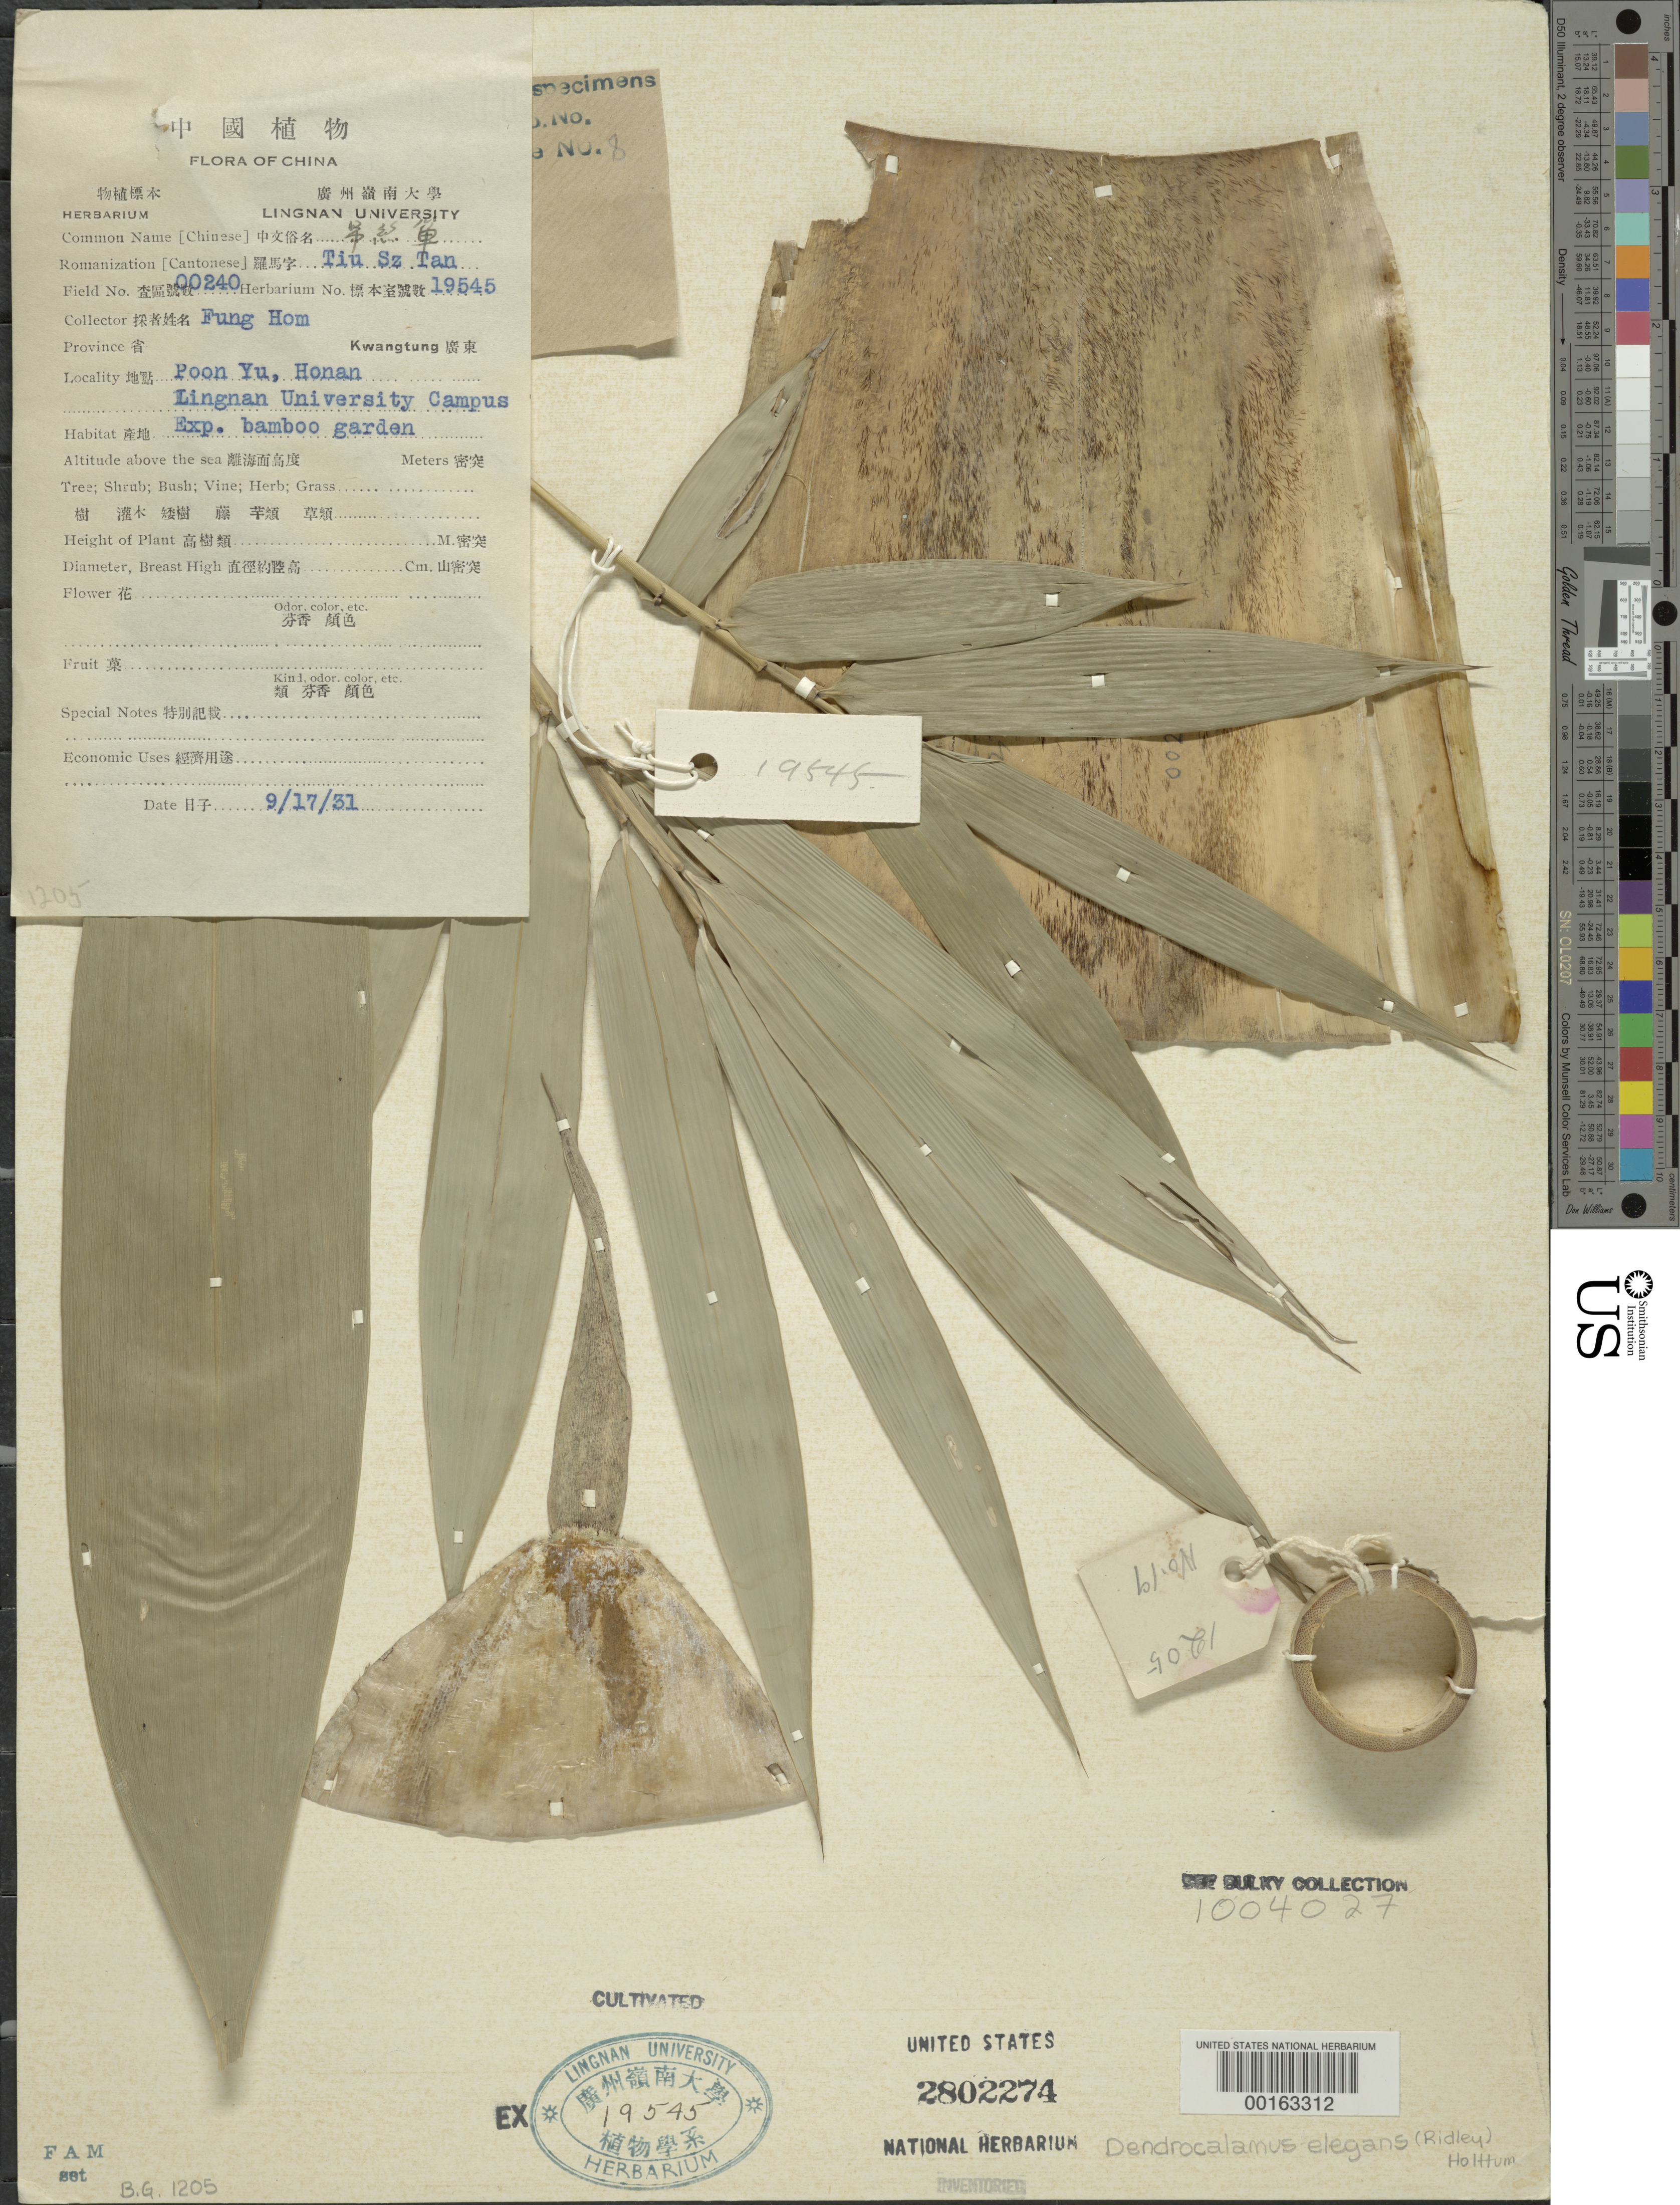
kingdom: Plantae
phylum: Tracheophyta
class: Liliopsida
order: Poales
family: Poaceae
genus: Dendrocalamus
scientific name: Dendrocalamus elegans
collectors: H. L. Fung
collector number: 240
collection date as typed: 17 Sep 1931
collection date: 1931-09-17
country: China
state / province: Guangdong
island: Honam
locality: Lingnan univ. bg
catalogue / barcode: US 2802274